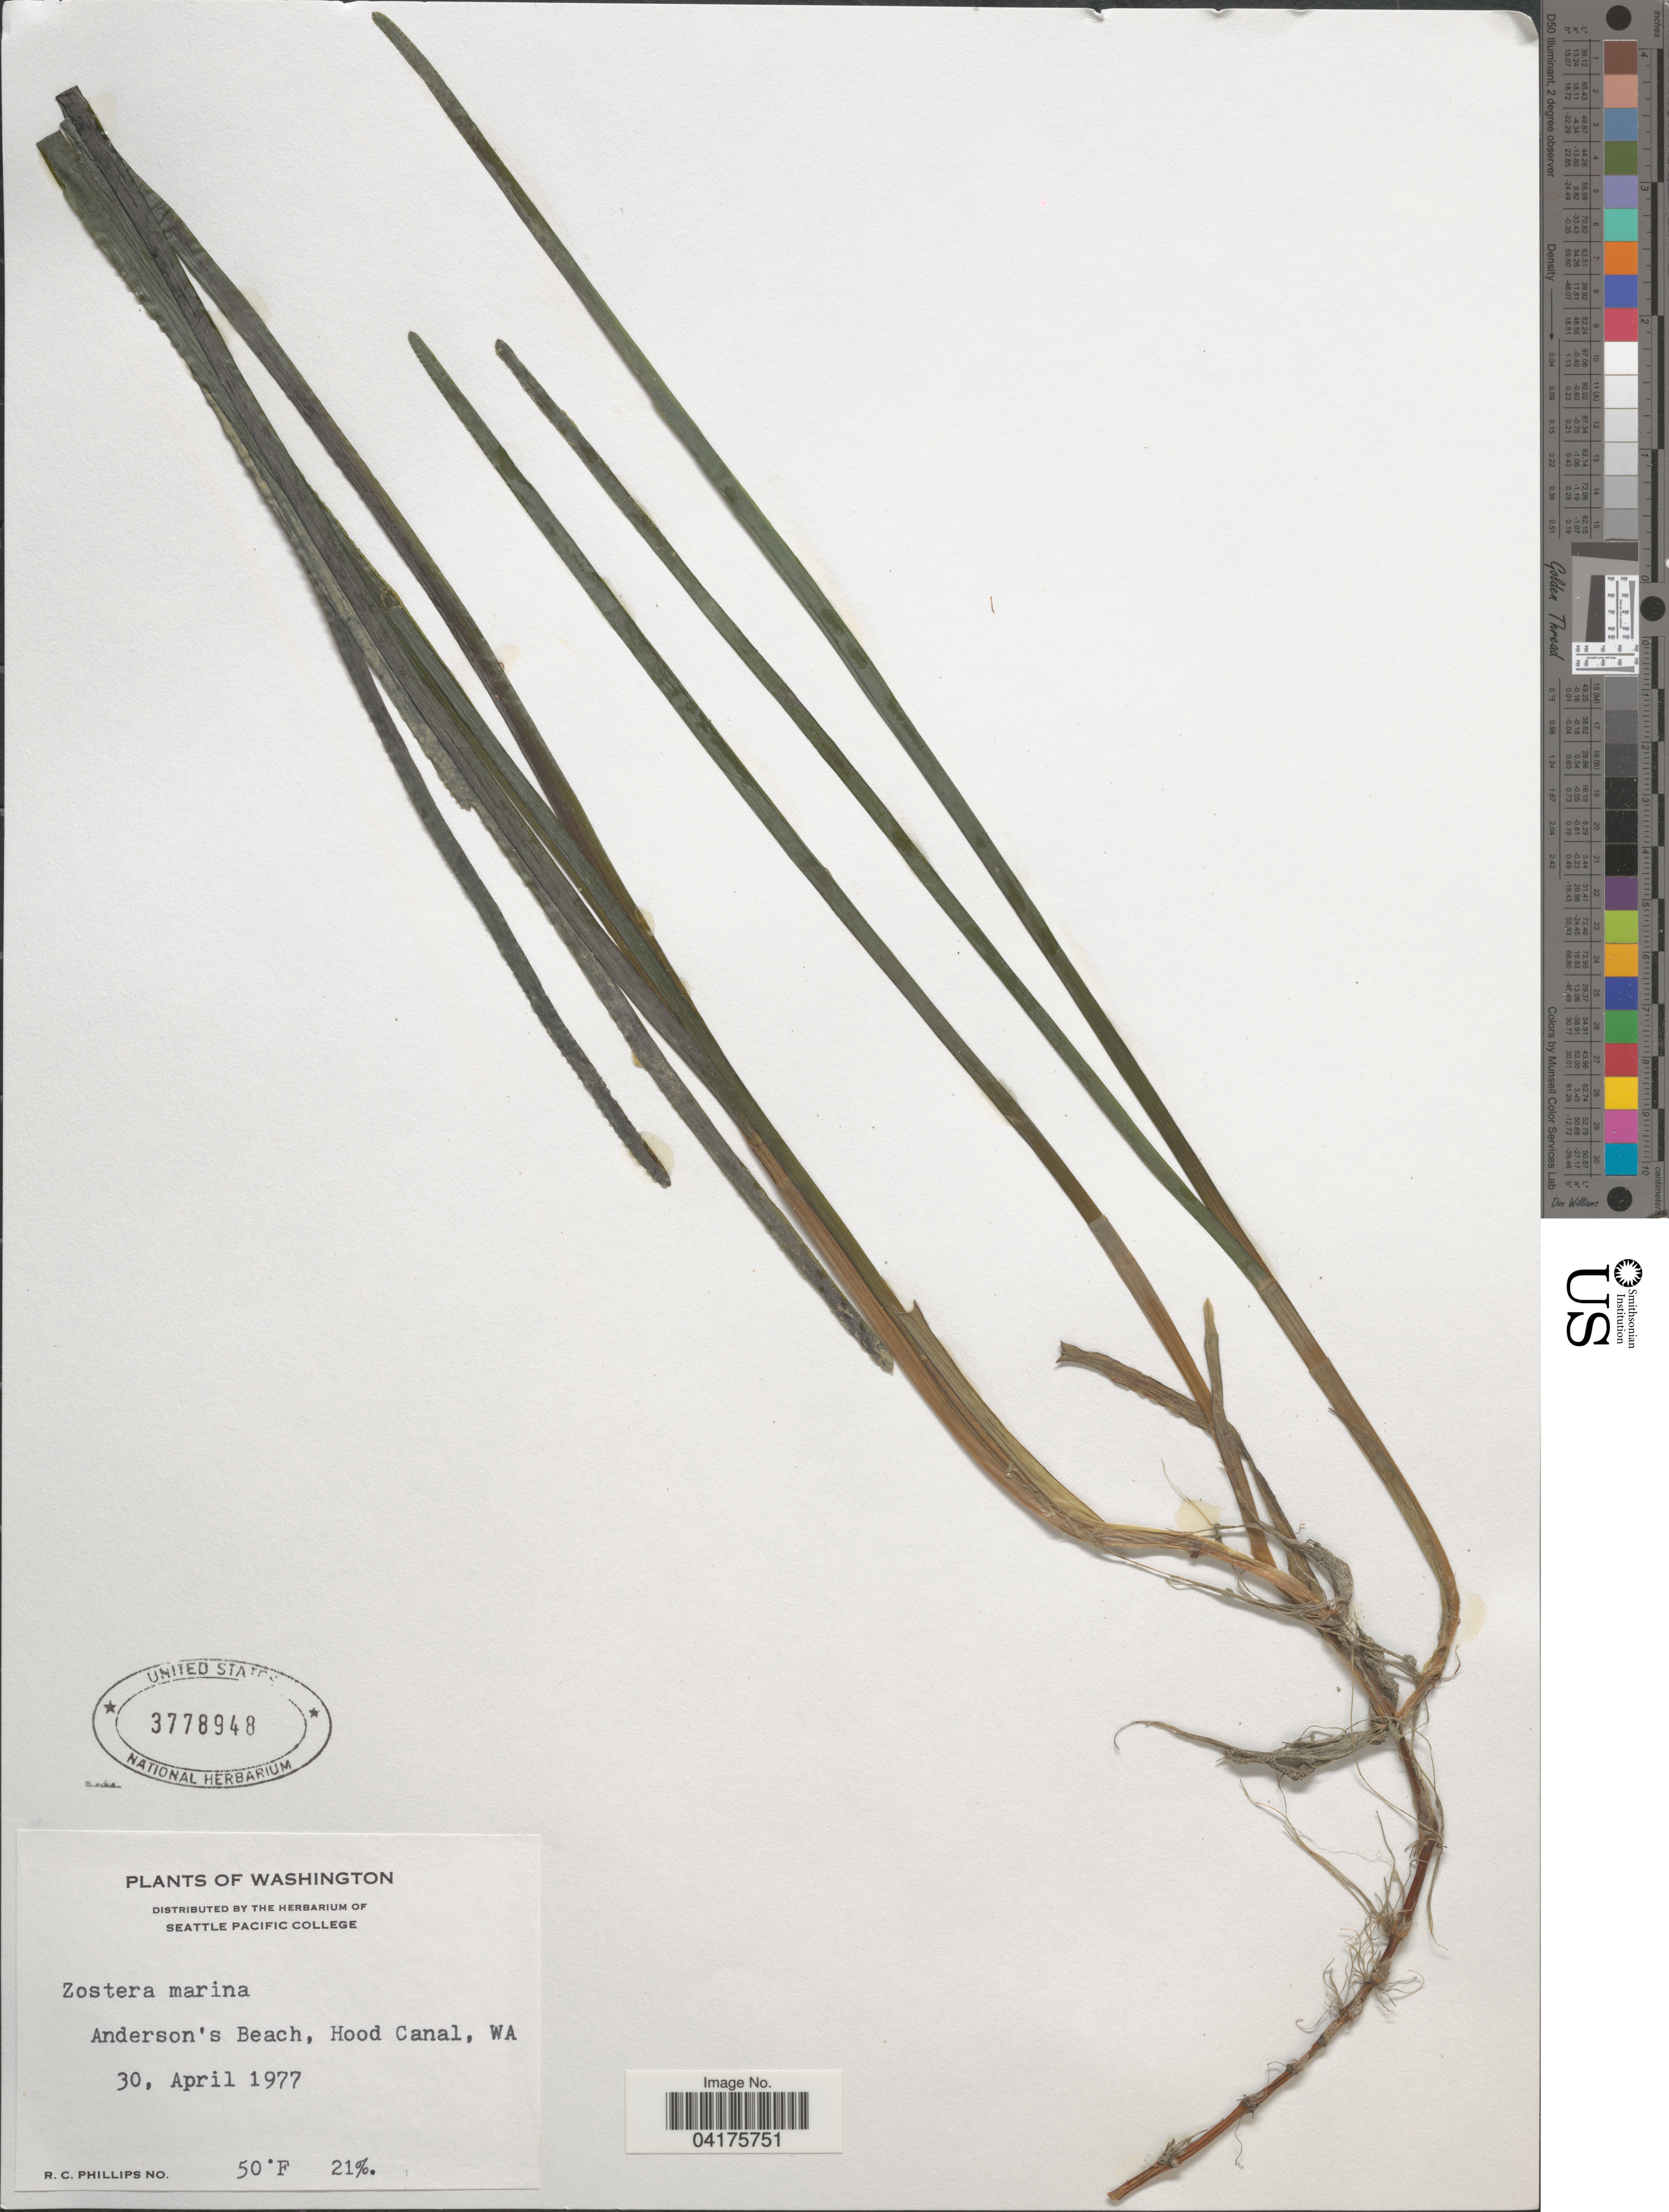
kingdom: Plantae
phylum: Tracheophyta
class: Liliopsida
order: Alismatales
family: Zosteraceae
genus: Zostera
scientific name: Zostera marina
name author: L.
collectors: R. C. Phillips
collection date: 1977-04-30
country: United States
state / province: Washington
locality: Anderson's Beach, Hood Canal.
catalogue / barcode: US 3778948